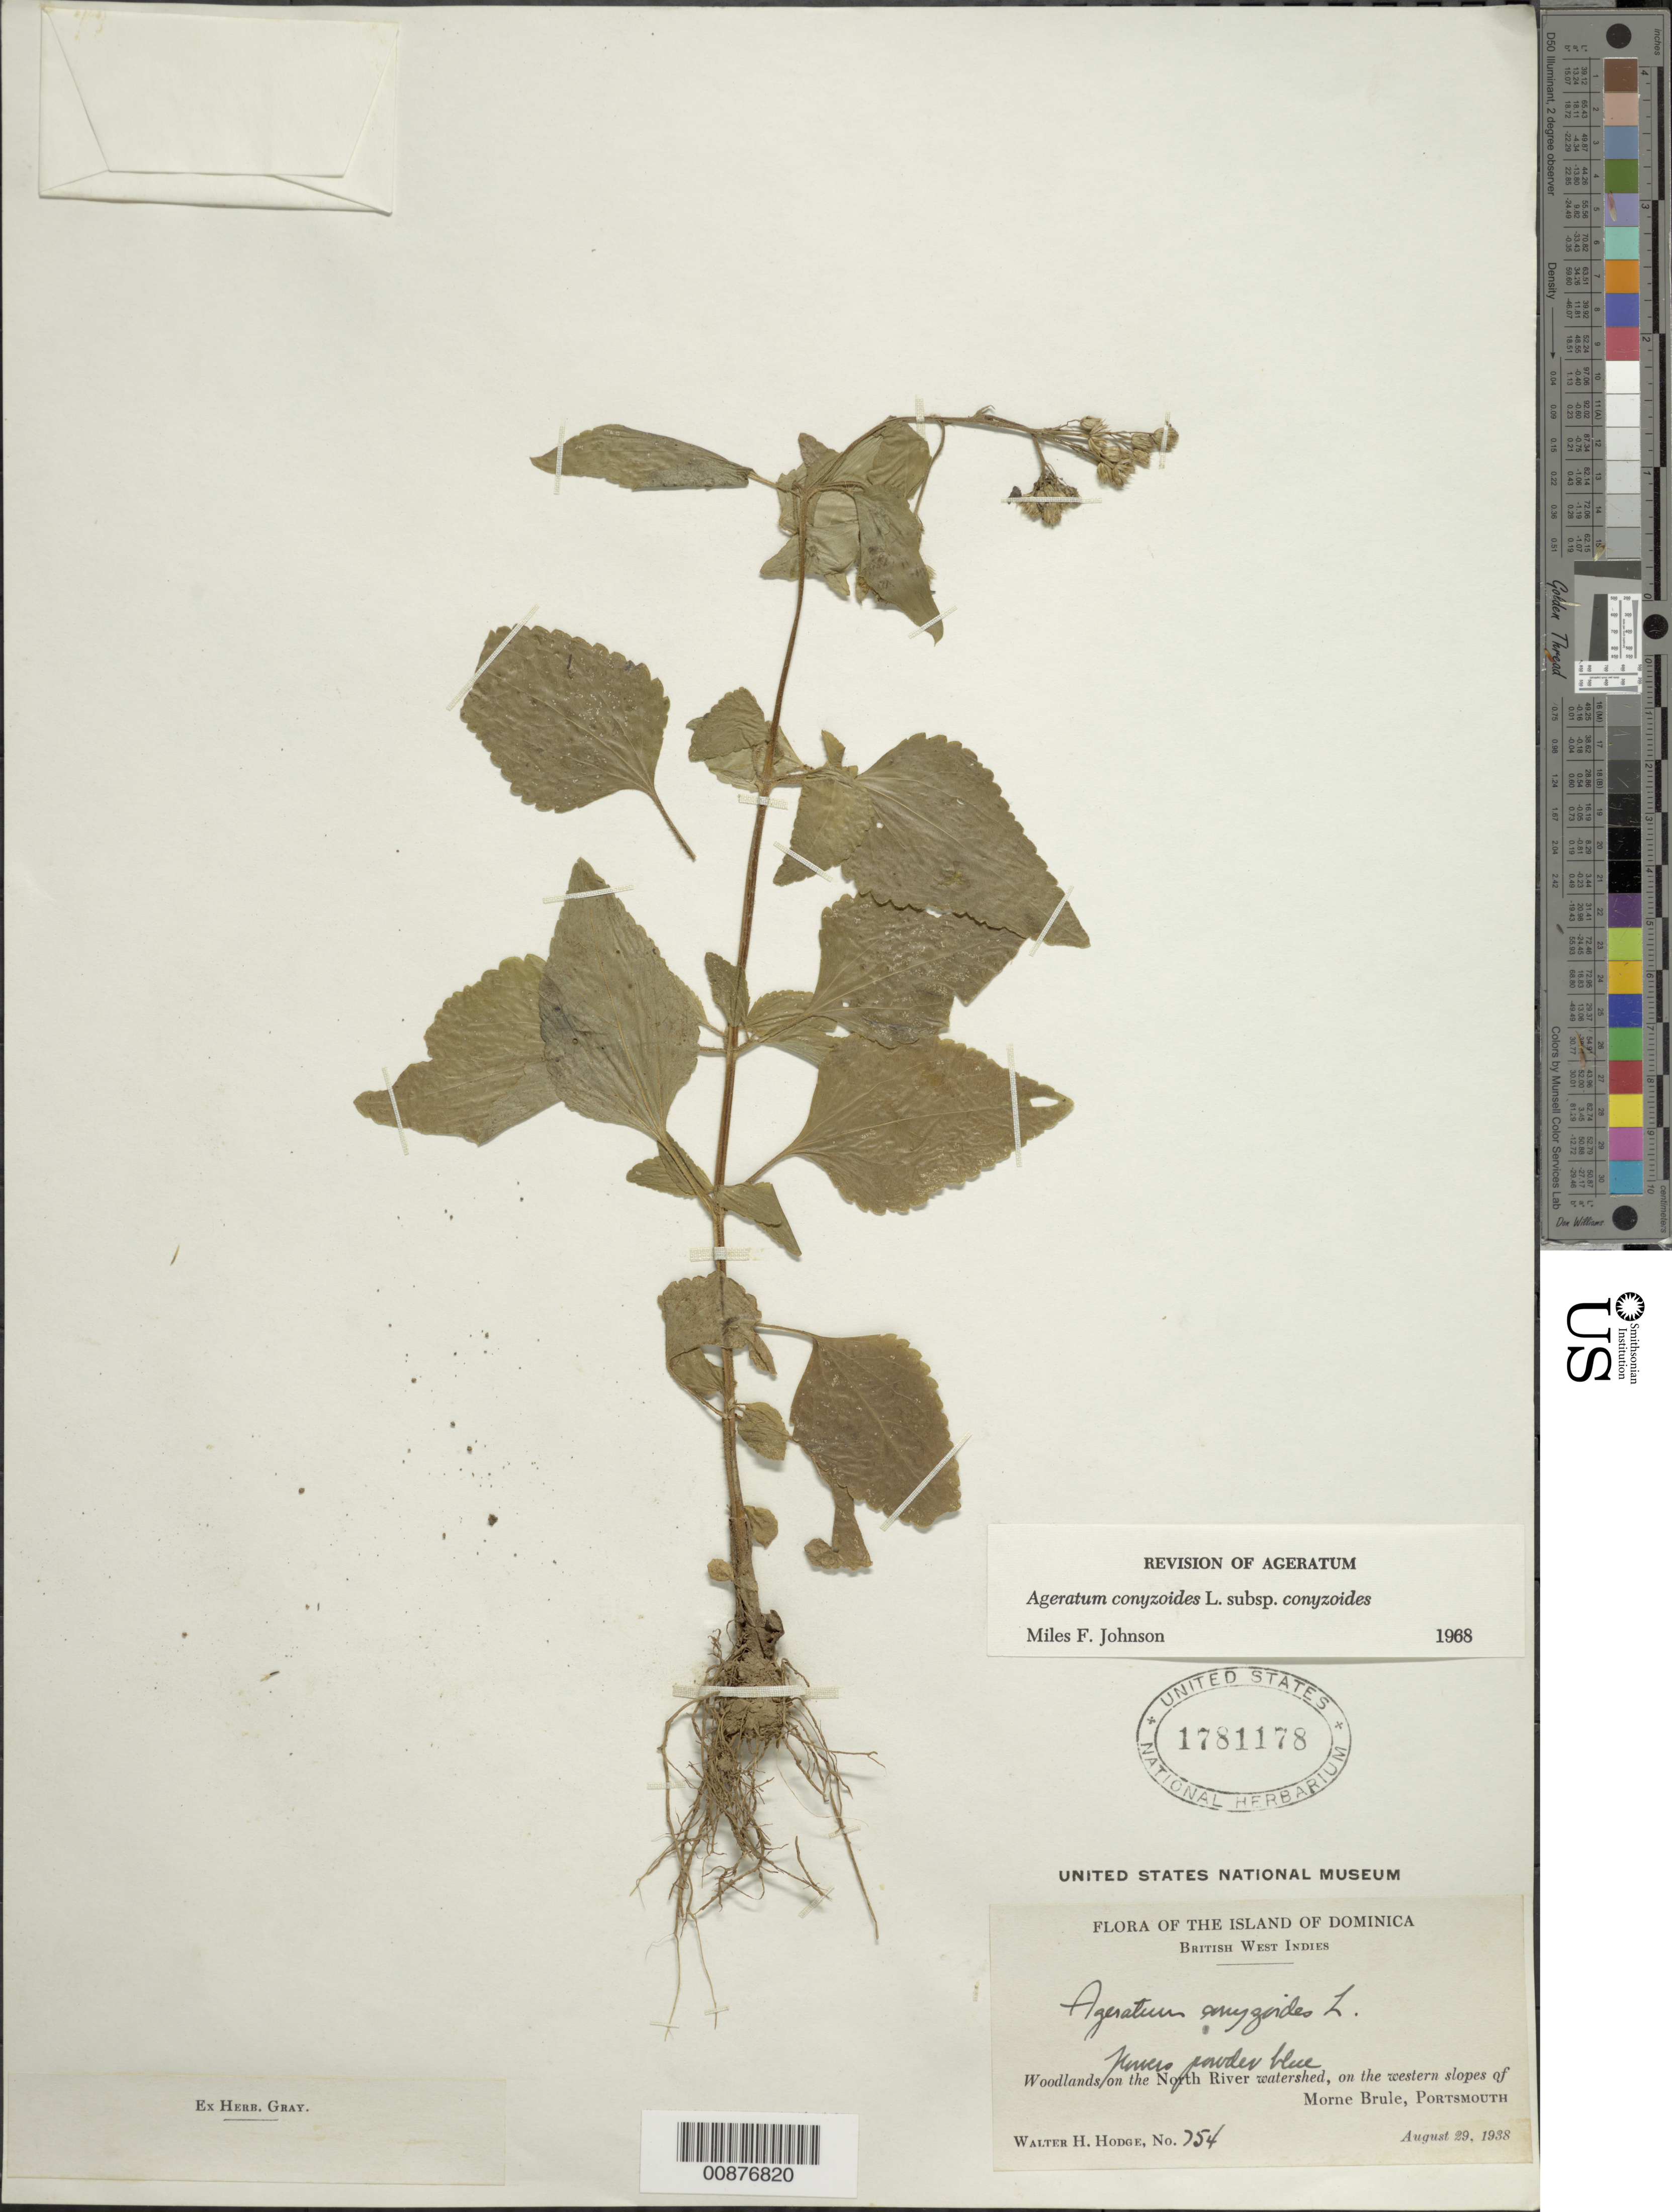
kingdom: Plantae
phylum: Tracheophyta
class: Magnoliopsida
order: Asterales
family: Asteraceae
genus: Ageratum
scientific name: Ageratum conyzoides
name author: L.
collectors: W. Hodge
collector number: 754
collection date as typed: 29 Aug 1938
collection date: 1938-08-29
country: Dominica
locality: North River watershed, on western slopes of Morne Brule, Portsmouth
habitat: Woodlands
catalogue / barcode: US 1781178